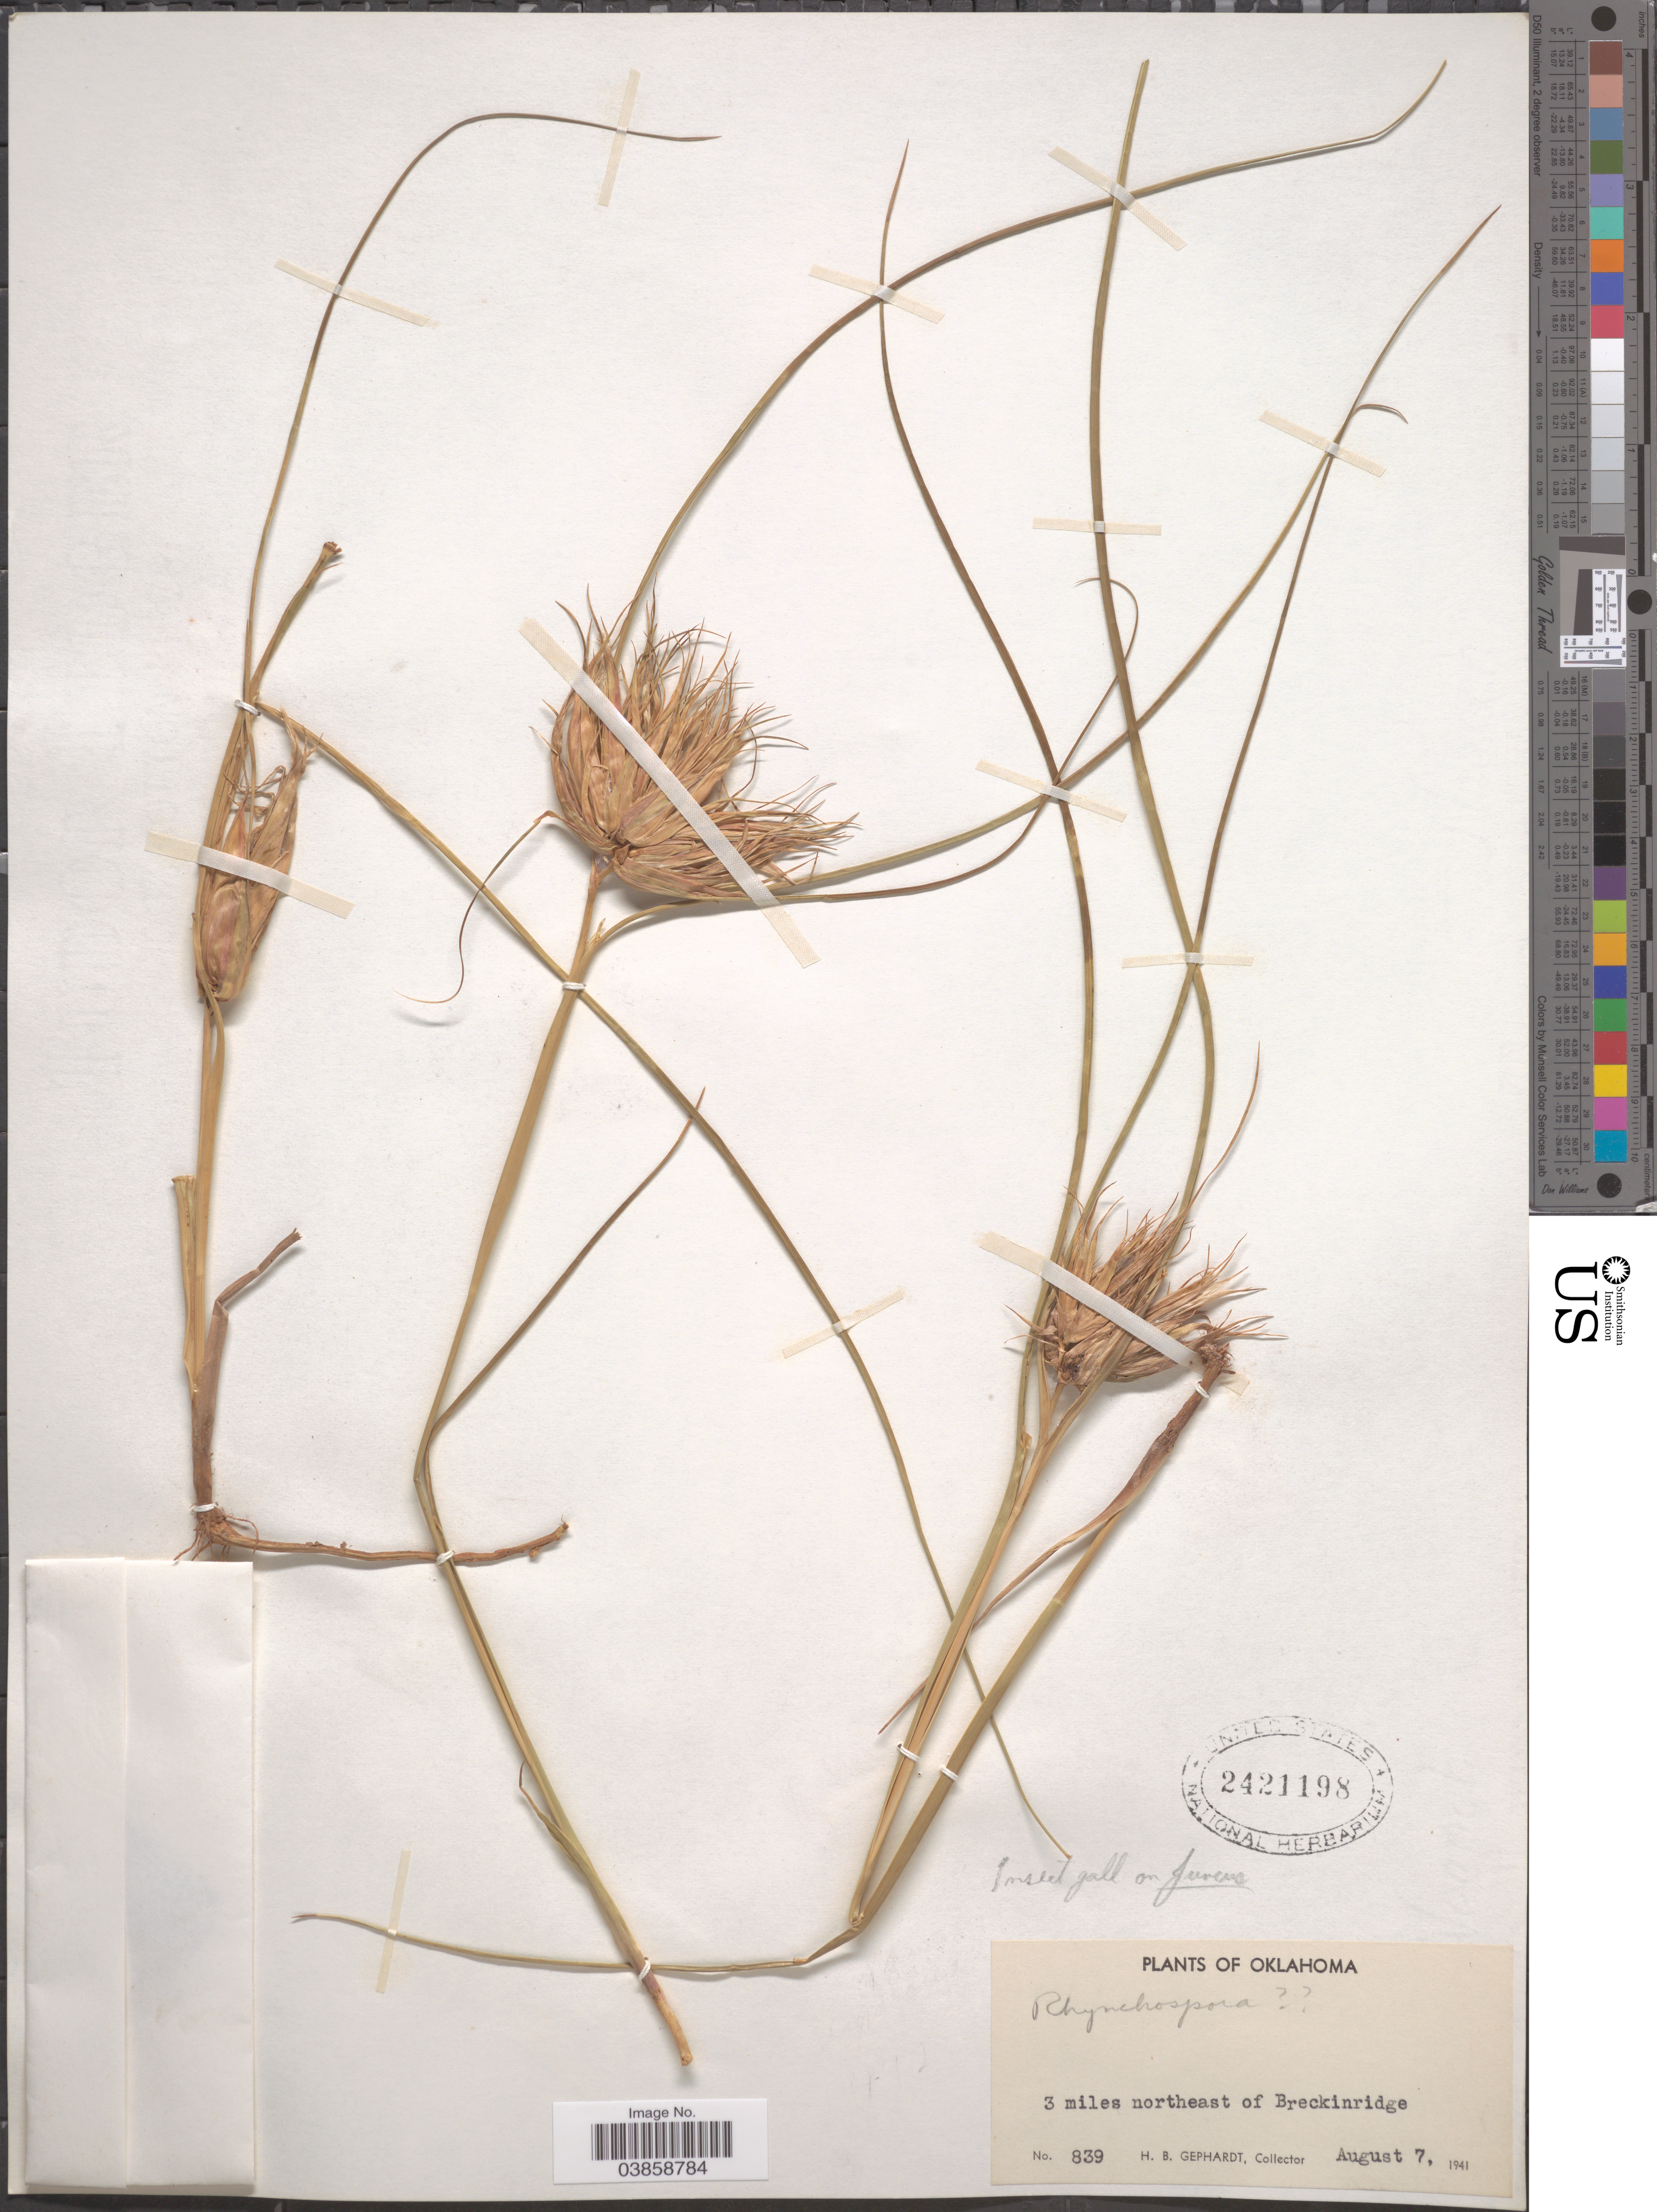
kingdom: Plantae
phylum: Tracheophyta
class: Liliopsida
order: Poales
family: Juncaceae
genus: Juncus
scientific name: Juncus sp.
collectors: H. Gephardt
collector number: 839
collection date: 1941-08-07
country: United States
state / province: Oklahoma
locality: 3 miles northeast of Breckinridge.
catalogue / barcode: US 2421198